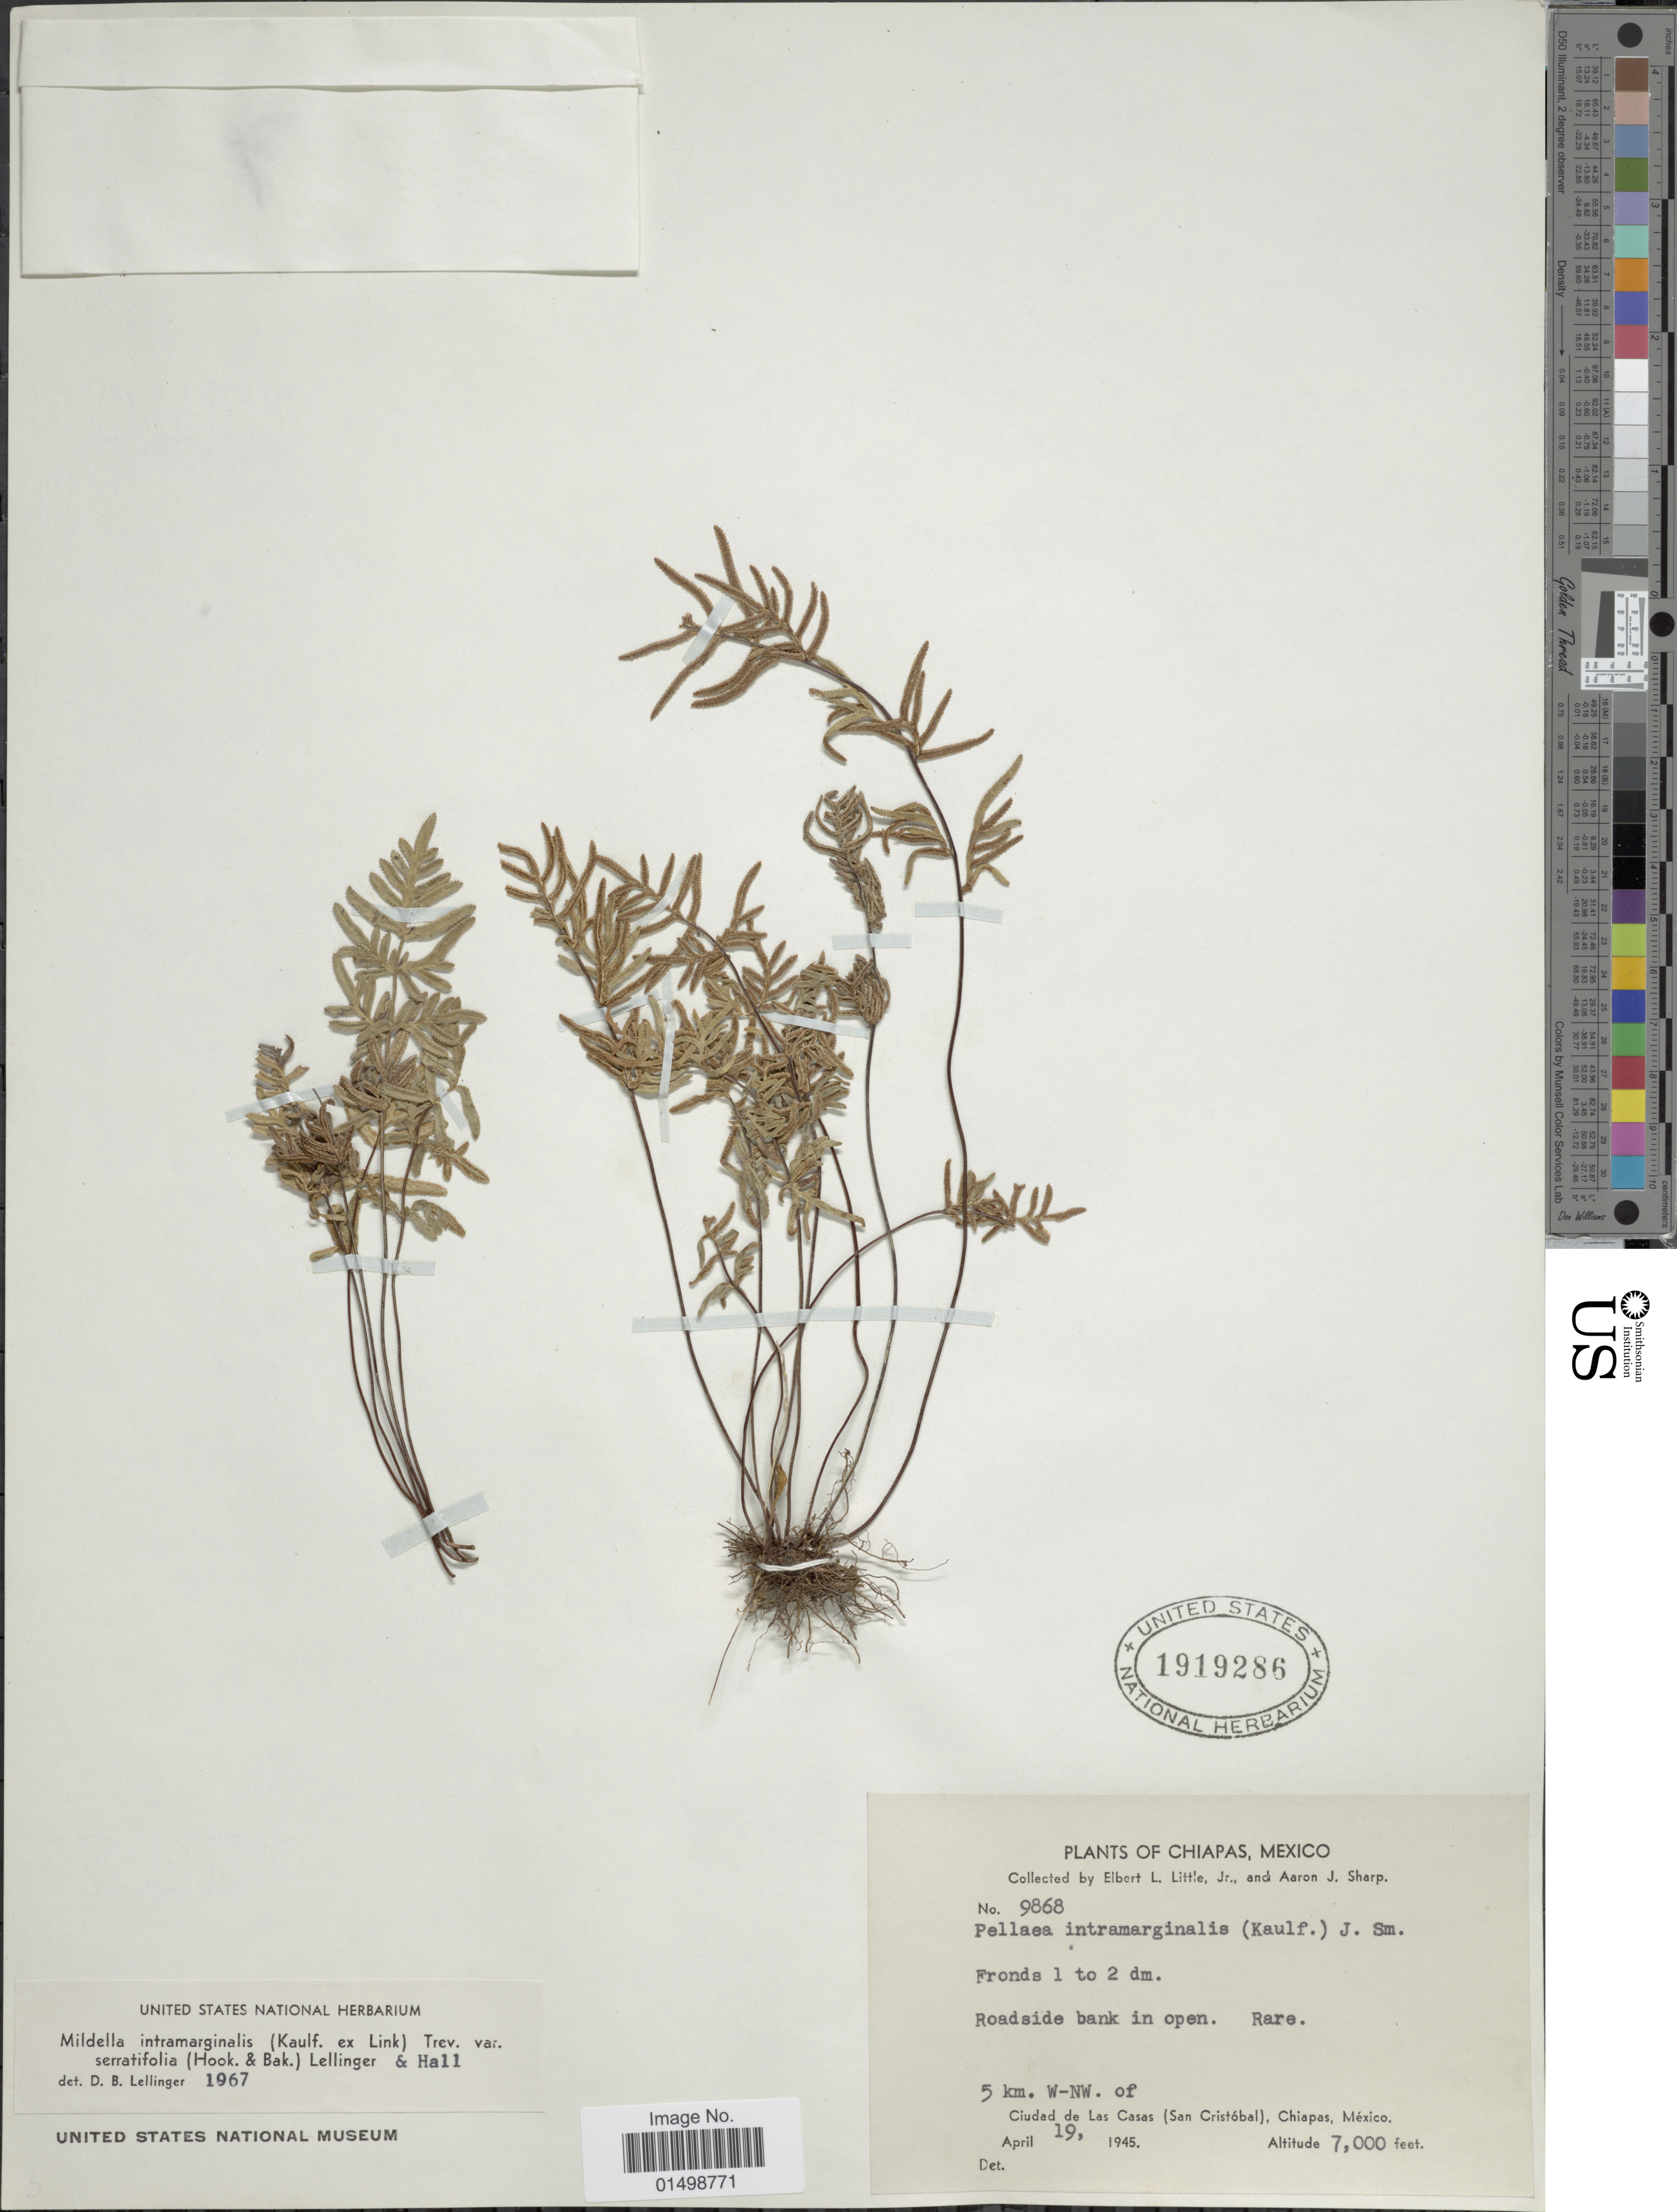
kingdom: Plantae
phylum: Tracheophyta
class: Polypodiopsida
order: Polypodiales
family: Pteridaceae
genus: Cheilanthes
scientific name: Cheilanthes intramarginalis var. serratifolia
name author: (Kaulf.) Hook.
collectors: E. L. Little & Mrs A. J. Sharp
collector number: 9868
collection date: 1945-04-19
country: Mexico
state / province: Chiapas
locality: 5 km W-NW of ciudad de Las Casas (San Cristobal), Chiapas, Mexico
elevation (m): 2134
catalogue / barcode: US 1919286